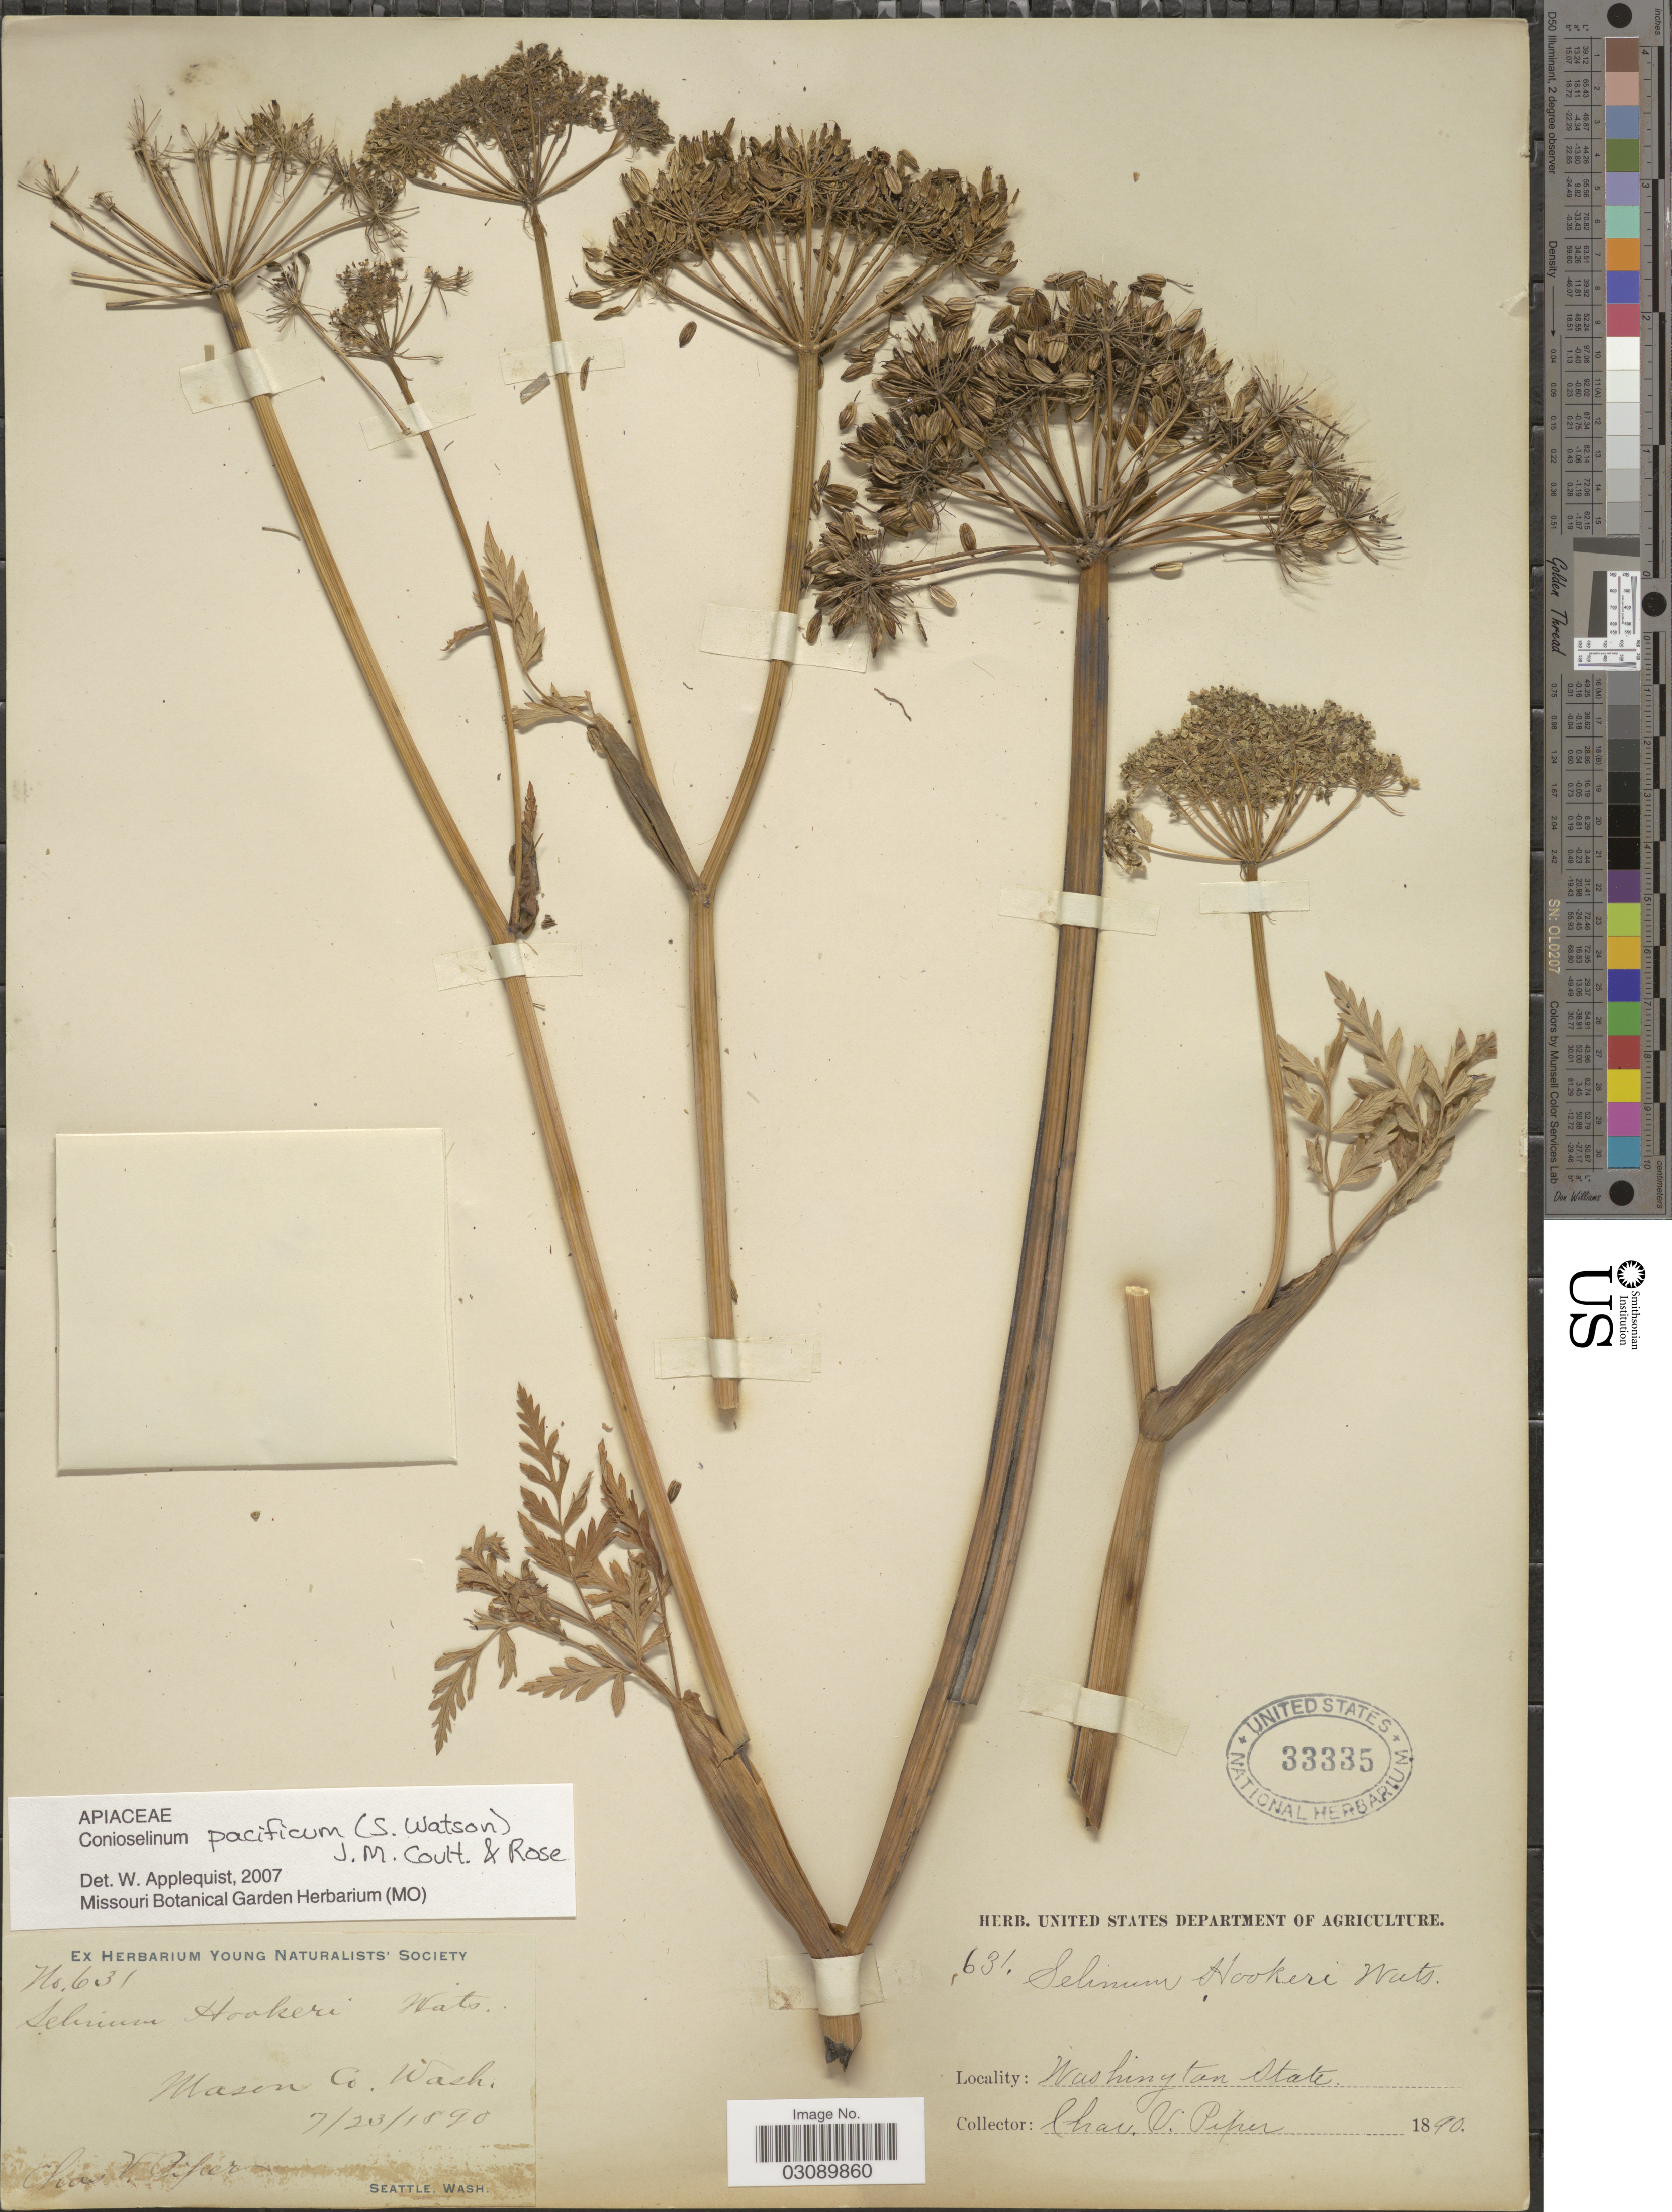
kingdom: Plantae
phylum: Tracheophyta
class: Magnoliopsida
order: Apiales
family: Apiaceae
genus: Conioselinum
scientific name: Conioselinum pacificum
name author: (S. Watson) J.M. Coult. & Rose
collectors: C. V. Piper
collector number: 631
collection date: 1890-07-23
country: United States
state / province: Washington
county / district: Mason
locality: Mason Co. Washington State.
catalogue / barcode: US 33335